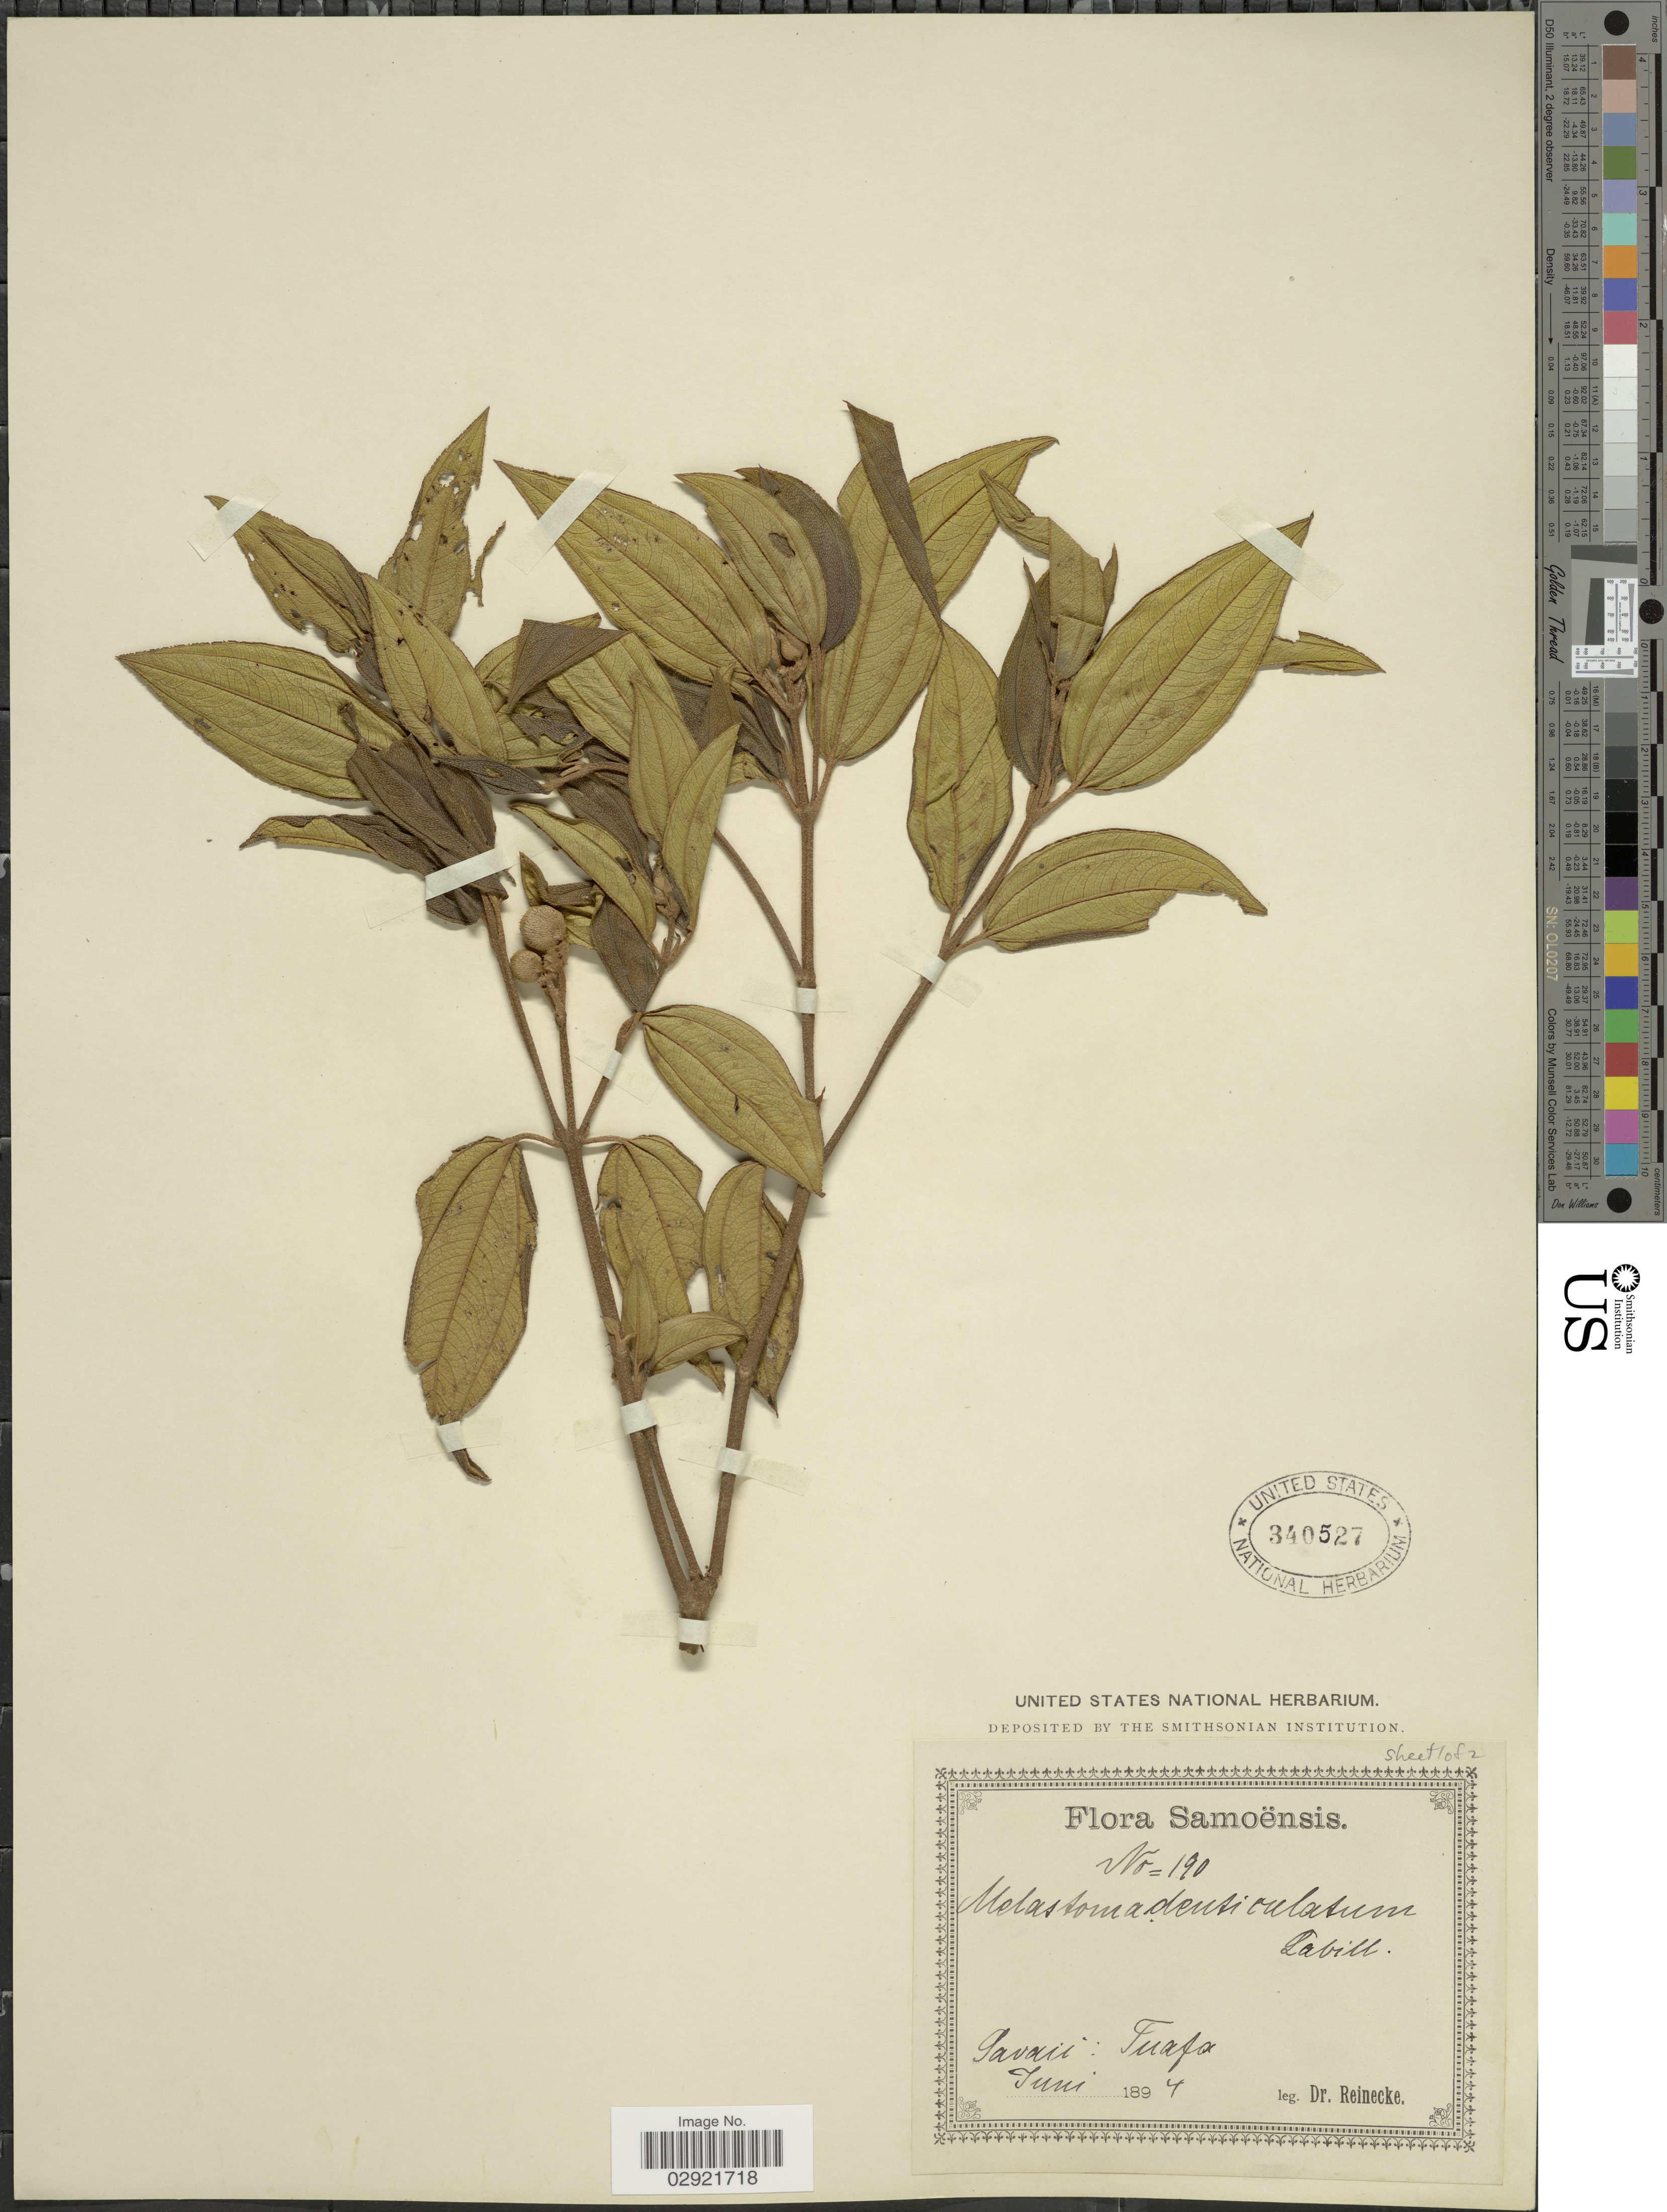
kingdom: Plantae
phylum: Tracheophyta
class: Magnoliopsida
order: Myrtales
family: Melastomataceae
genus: Melastoma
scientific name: Melastoma malabathricum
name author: L.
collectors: -- Reinecke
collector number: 190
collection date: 1894-06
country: Samoa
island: Savai'i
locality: Samoënsis. Savaii: Tuafa.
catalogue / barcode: US 340527